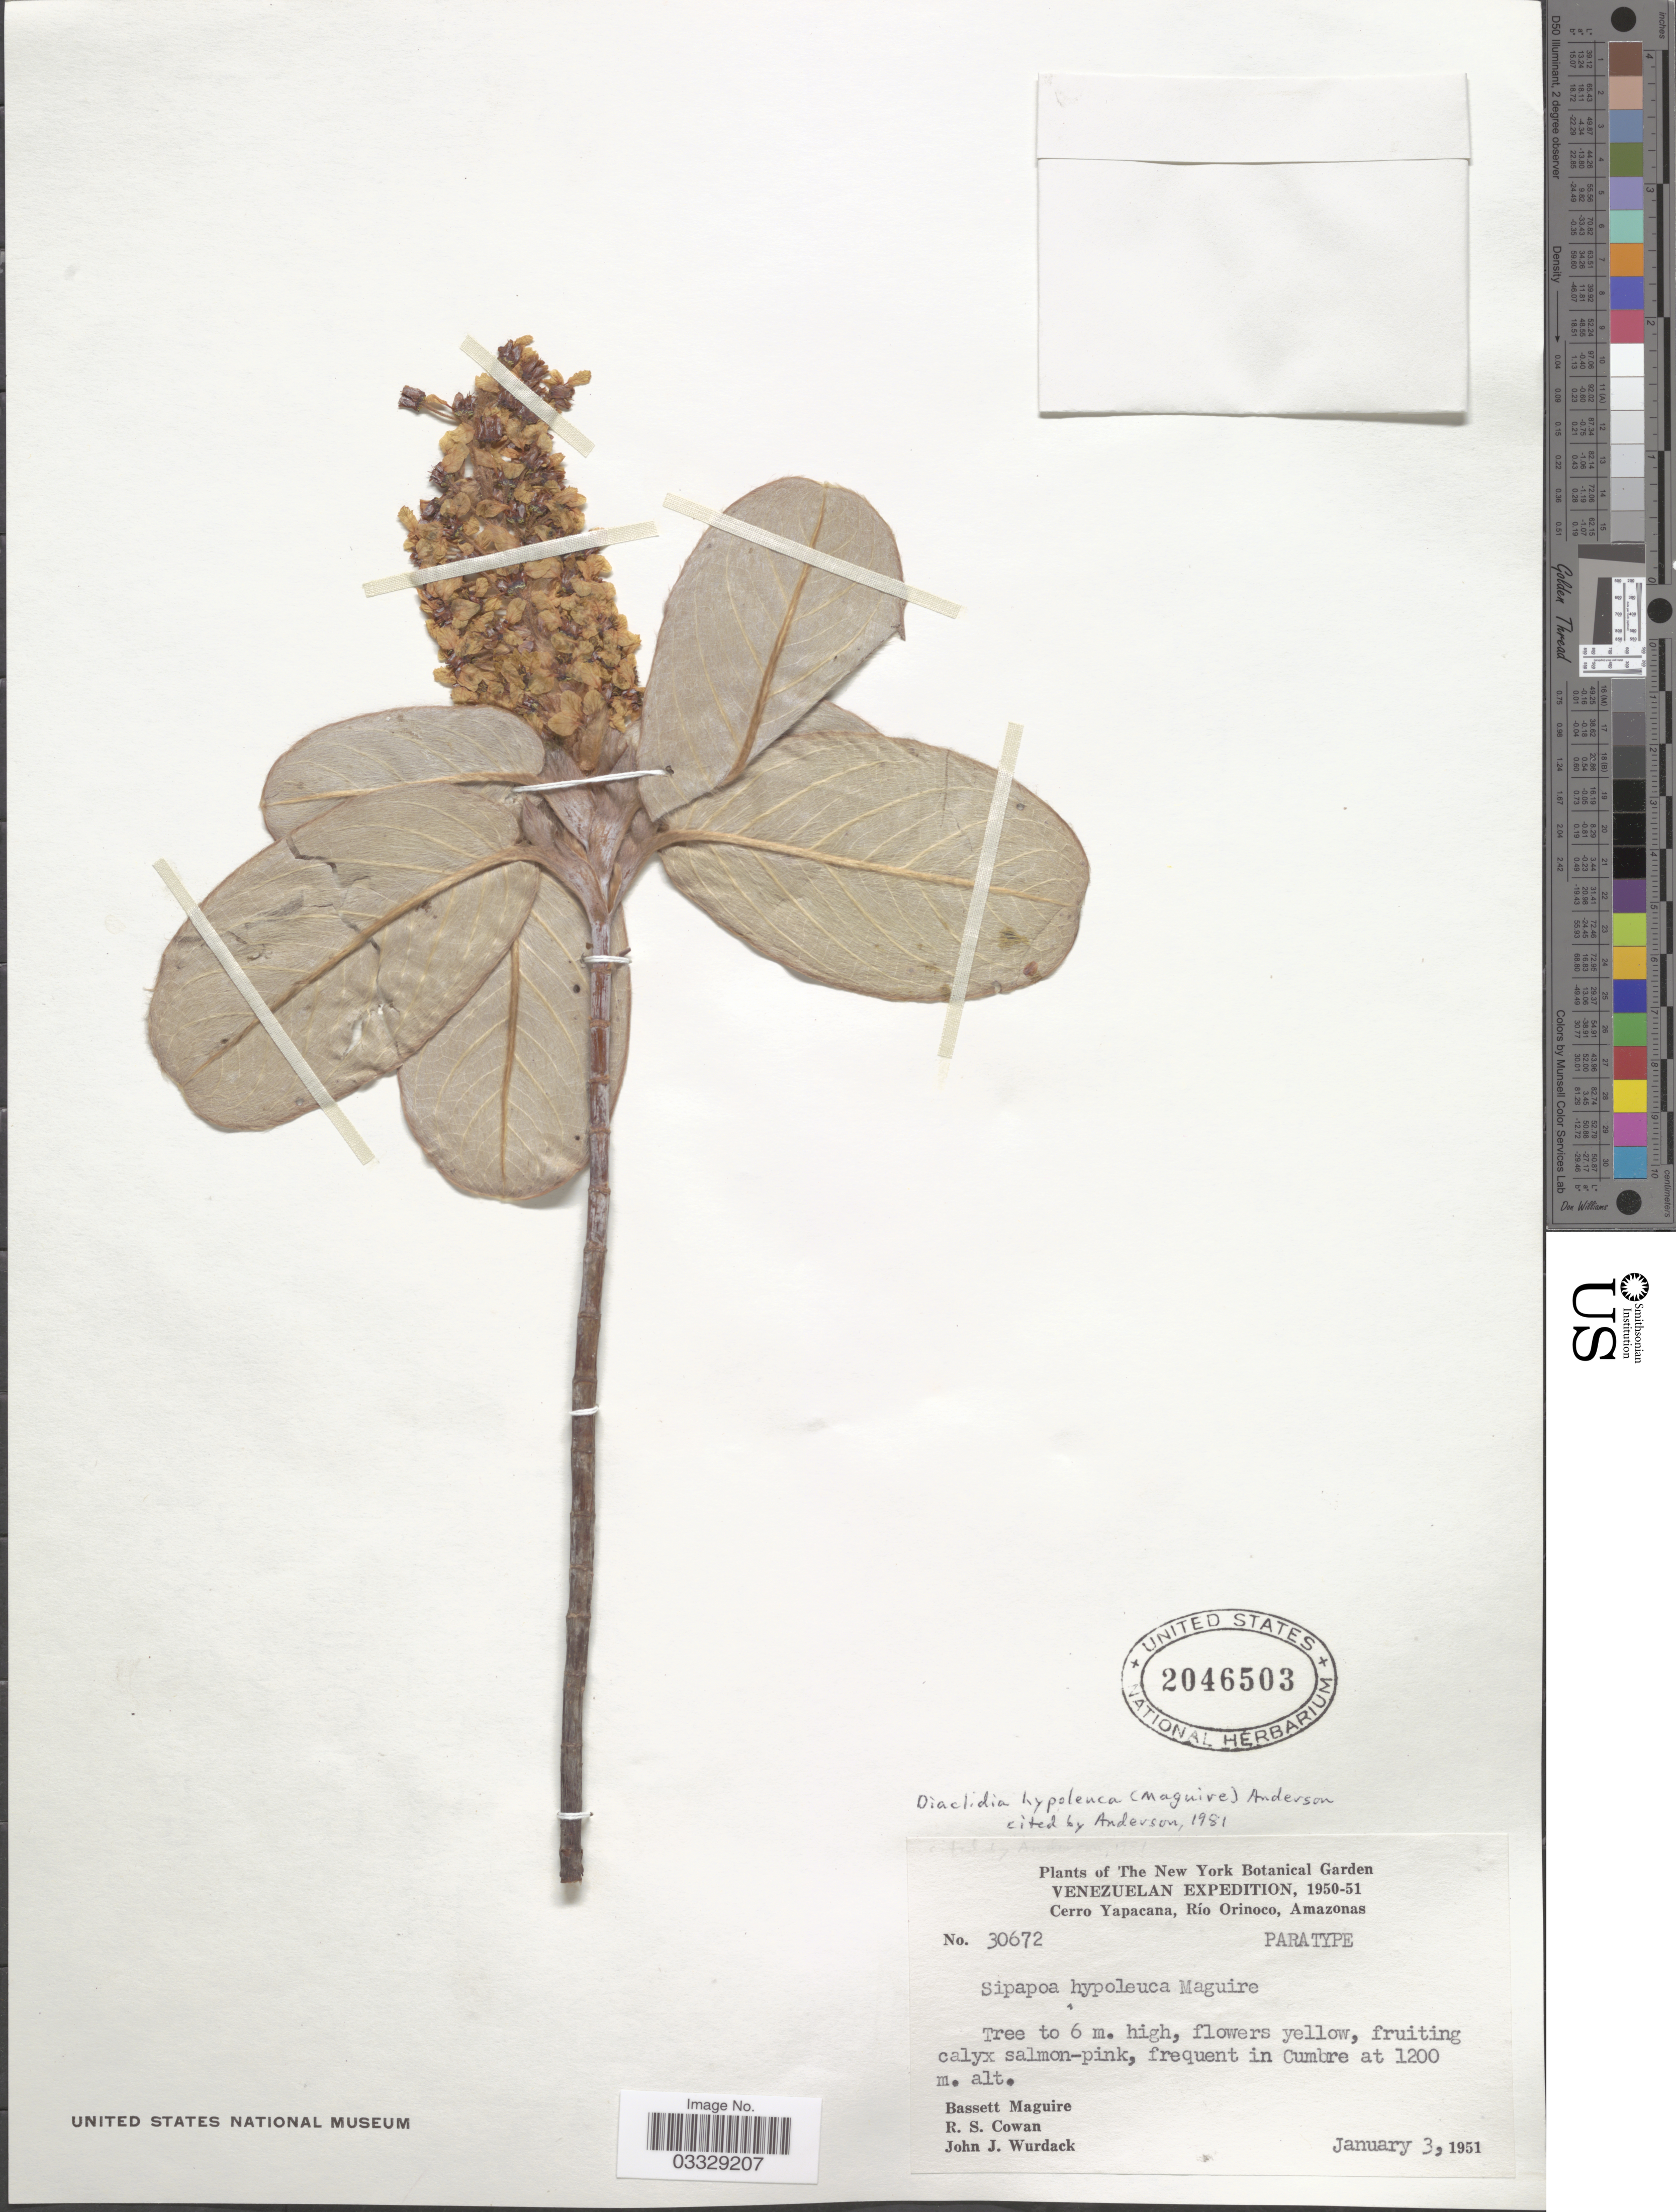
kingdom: Plantae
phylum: Tracheophyta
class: Magnoliopsida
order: Malpighiales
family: Malpighiaceae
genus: Diacidia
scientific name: Diacidia hypoleuca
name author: (Maguire) W.R. Anderson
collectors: B. Maguire, R. S. Cowan & J. J. Wurdack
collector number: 30672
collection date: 1951-01-03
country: Venezuela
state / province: Amazonas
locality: Cerro Yapacana, Río Orinoco. Frequent in Cumbre.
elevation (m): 1200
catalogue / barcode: US 2046503